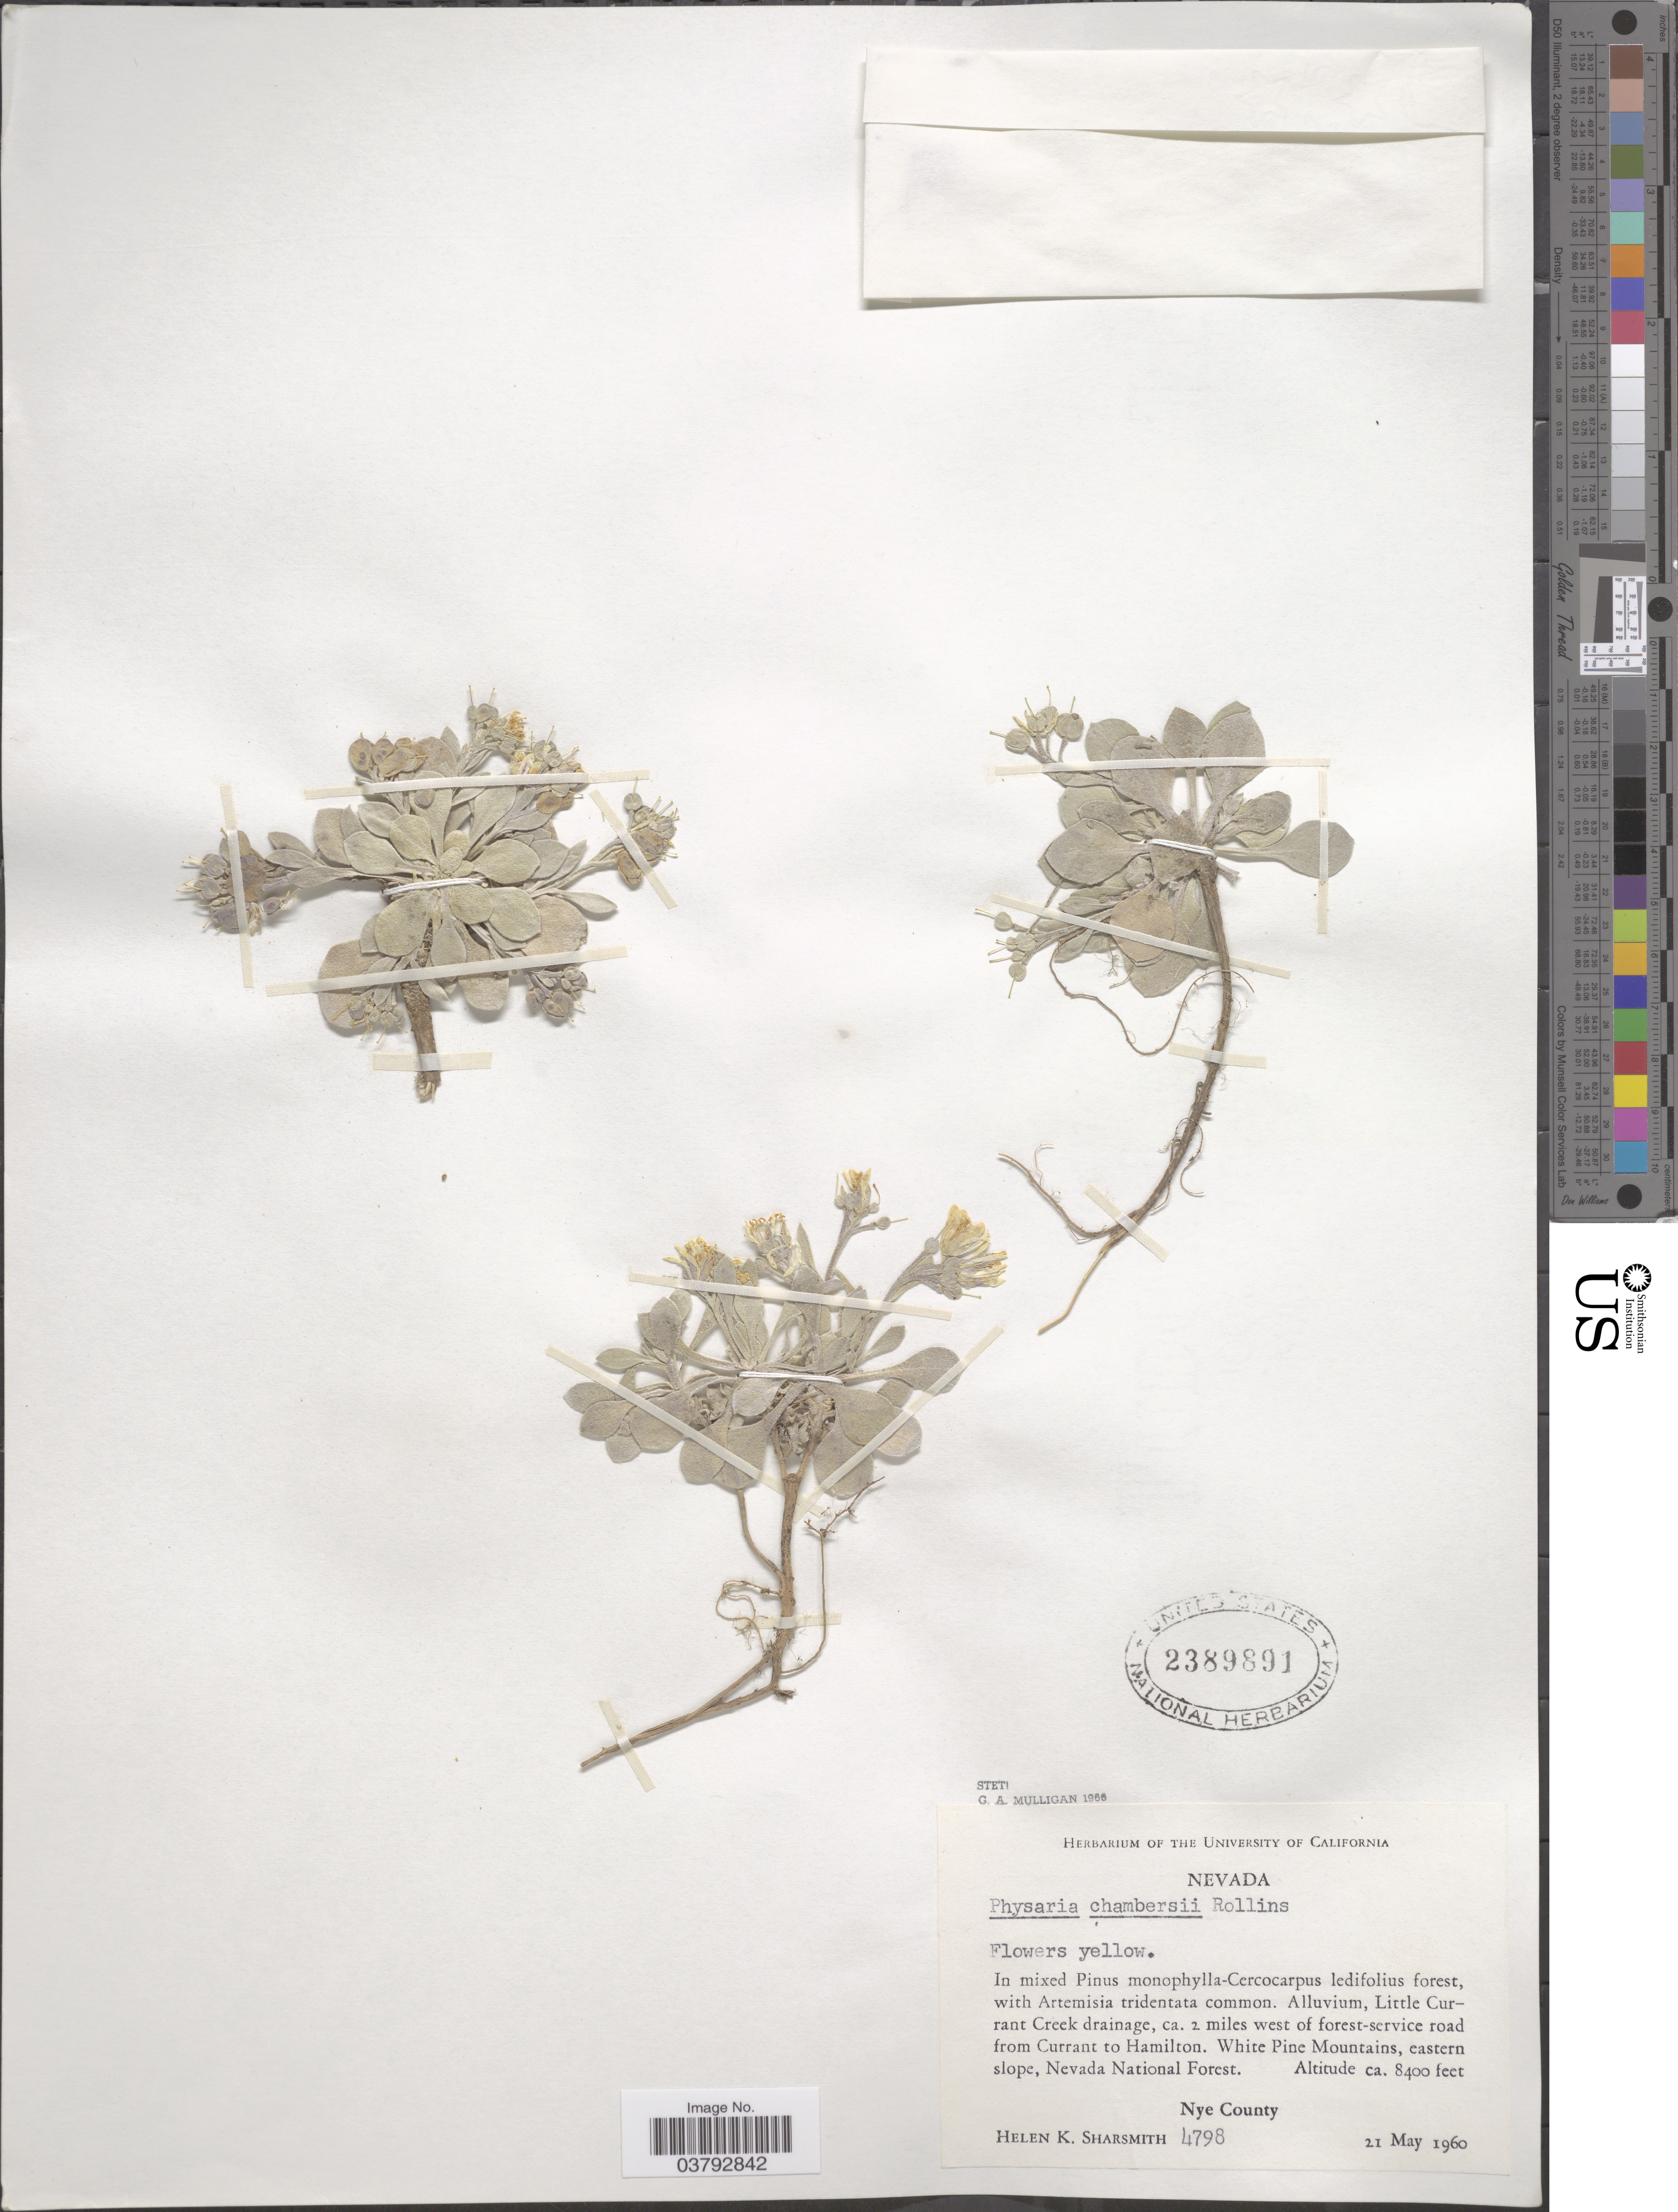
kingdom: Plantae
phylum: Tracheophyta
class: Magnoliopsida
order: Brassicales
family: Brassicaceae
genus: Physaria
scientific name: Physaria chambersii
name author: Rollins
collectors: H. Sharsmith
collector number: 4798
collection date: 1960-05-21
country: United States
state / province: Nevada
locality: Little Currant Creek drainage, ca. 2 miles west of forest-service road from Currant to Hamilton. White Pine Mountains, eastern slope, Nevada National Forest. Nye County.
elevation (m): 2560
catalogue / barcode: US 2389891